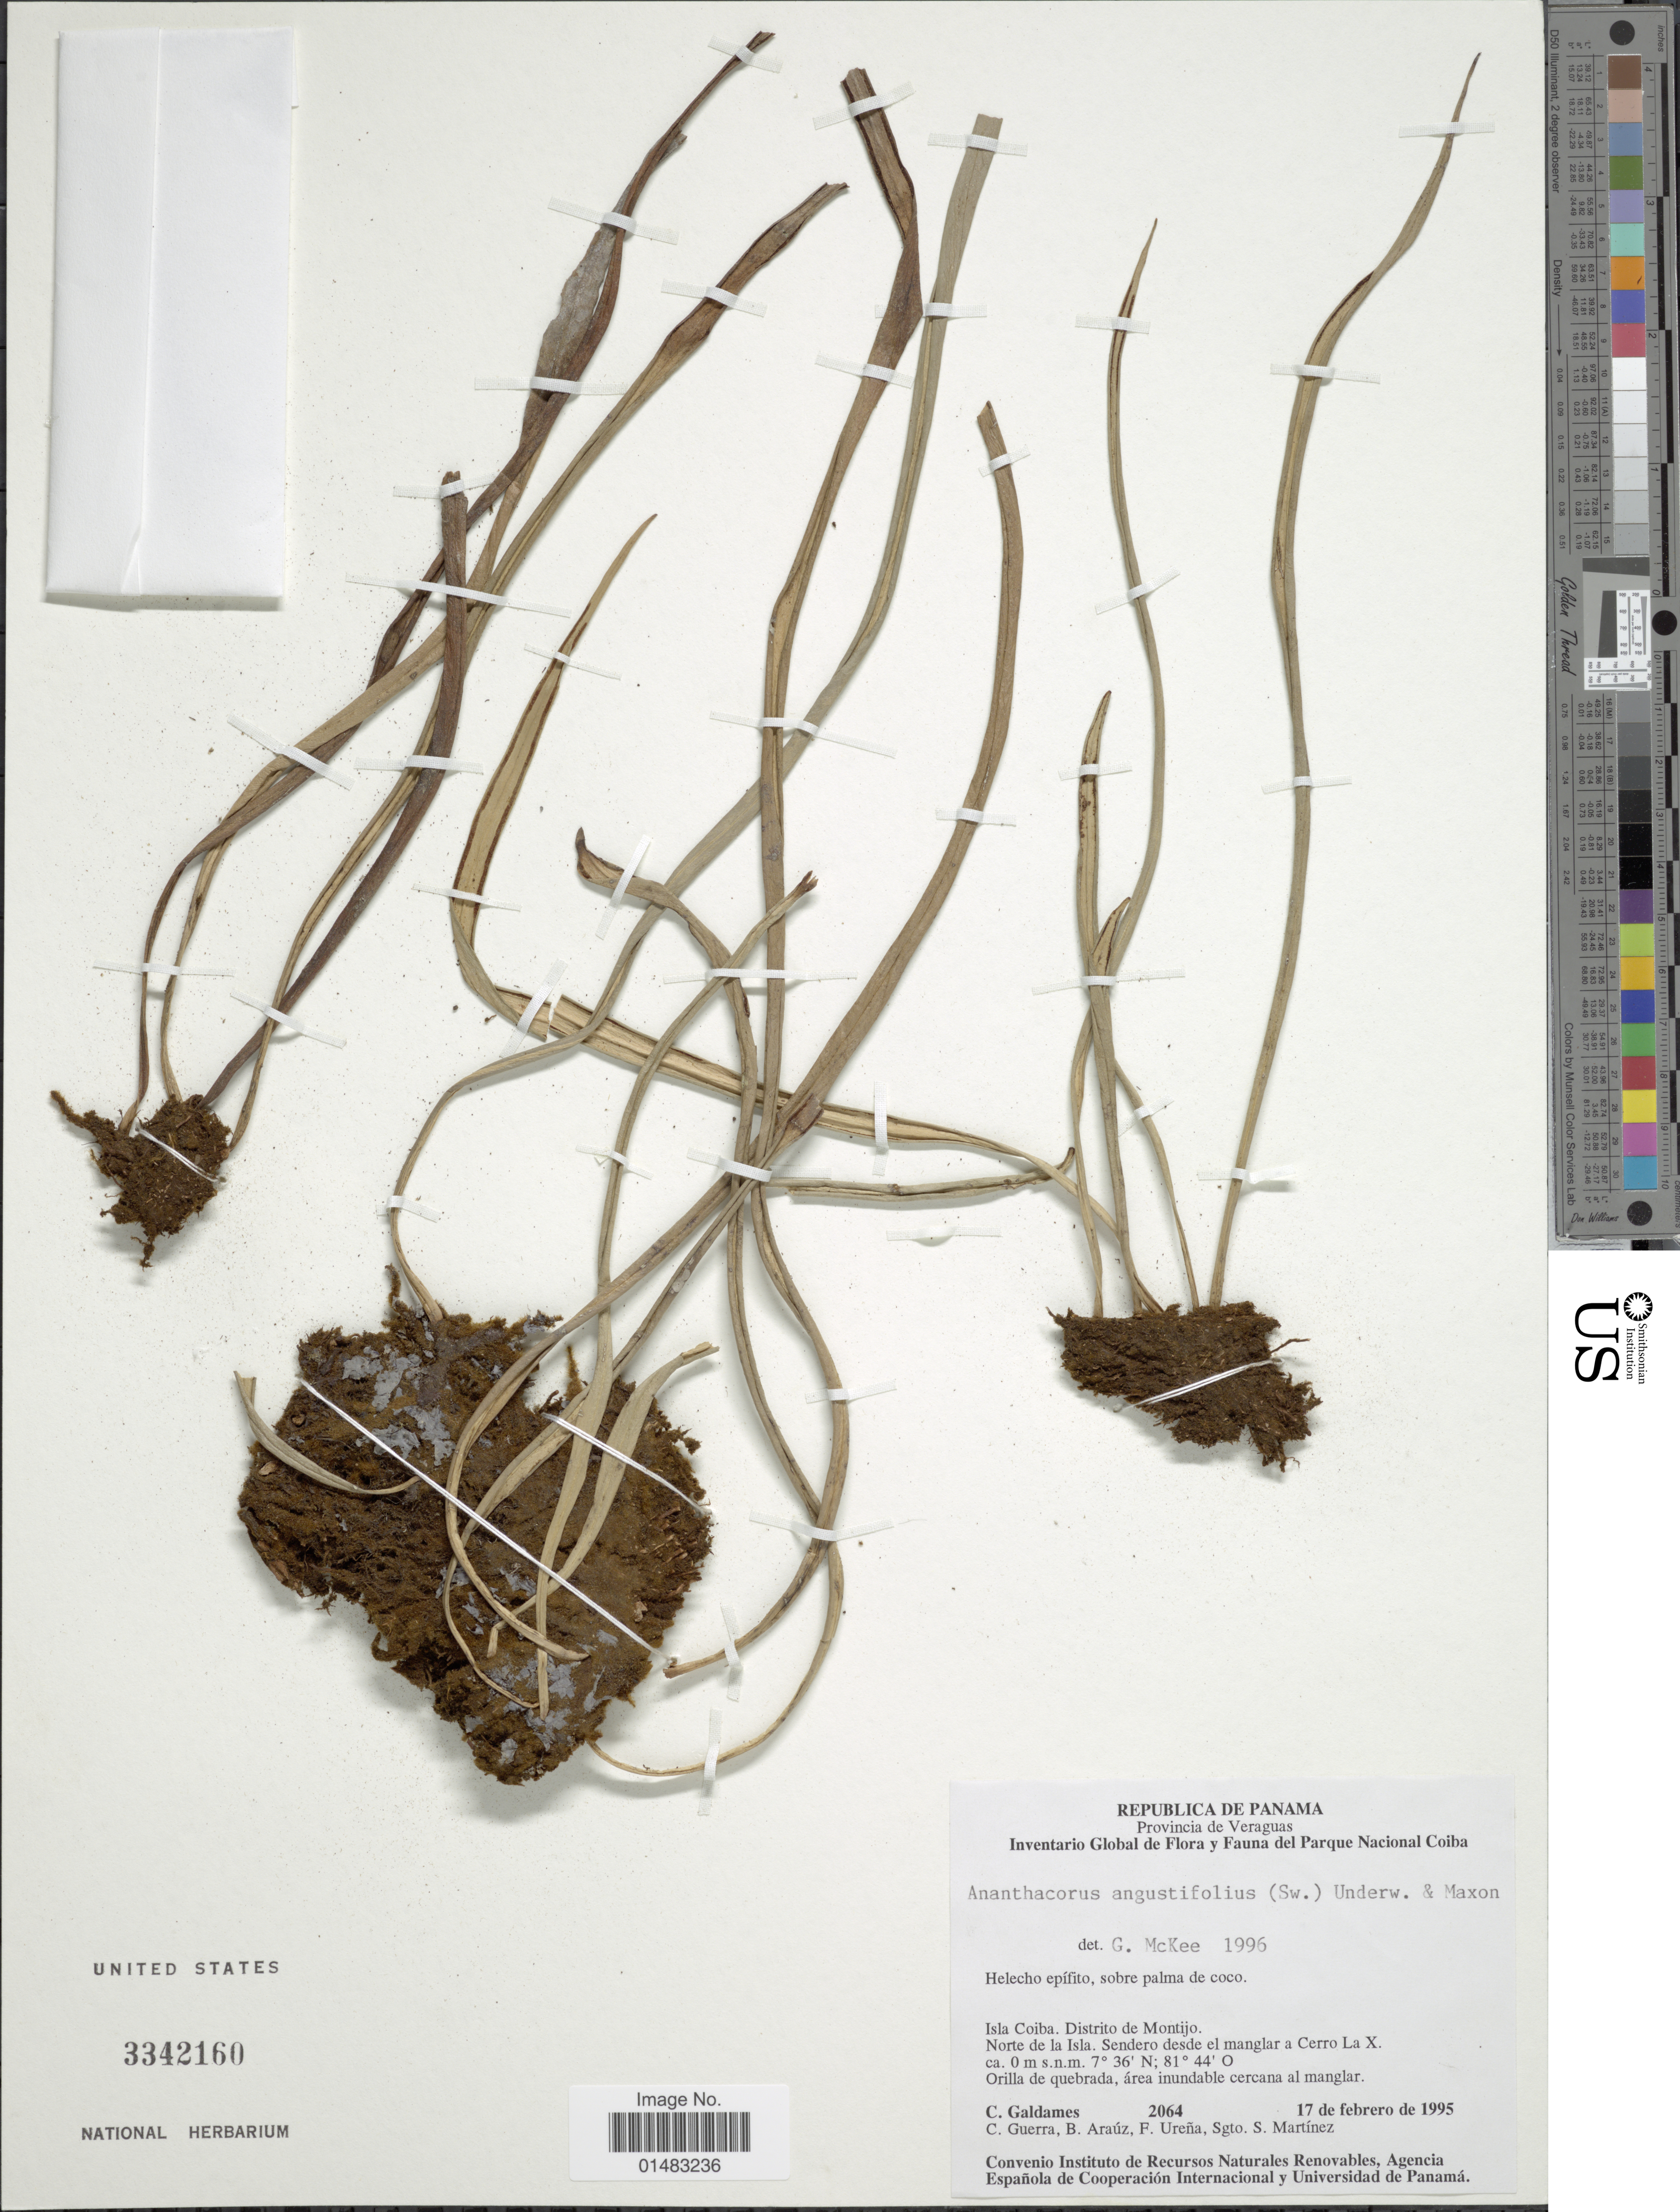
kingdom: Plantae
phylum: Tracheophyta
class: Polypodiopsida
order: Polypodiales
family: Pteridaceae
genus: Ananthacorus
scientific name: Ananthacorus angustifolius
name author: (Sw.) Underw. & Maxon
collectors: C. Galdames, C. Guerra, F. Ureña & S. Martínez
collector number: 2064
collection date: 1995-02-17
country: Panama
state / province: Veraguas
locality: Isla Coiba, Distrito de Montjio, Norte de la Isla, Sendero desde el manglar a Cerro La [Foreign script] , Orilla de quebrada, área inundable cercana al manglar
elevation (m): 0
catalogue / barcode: US 342160